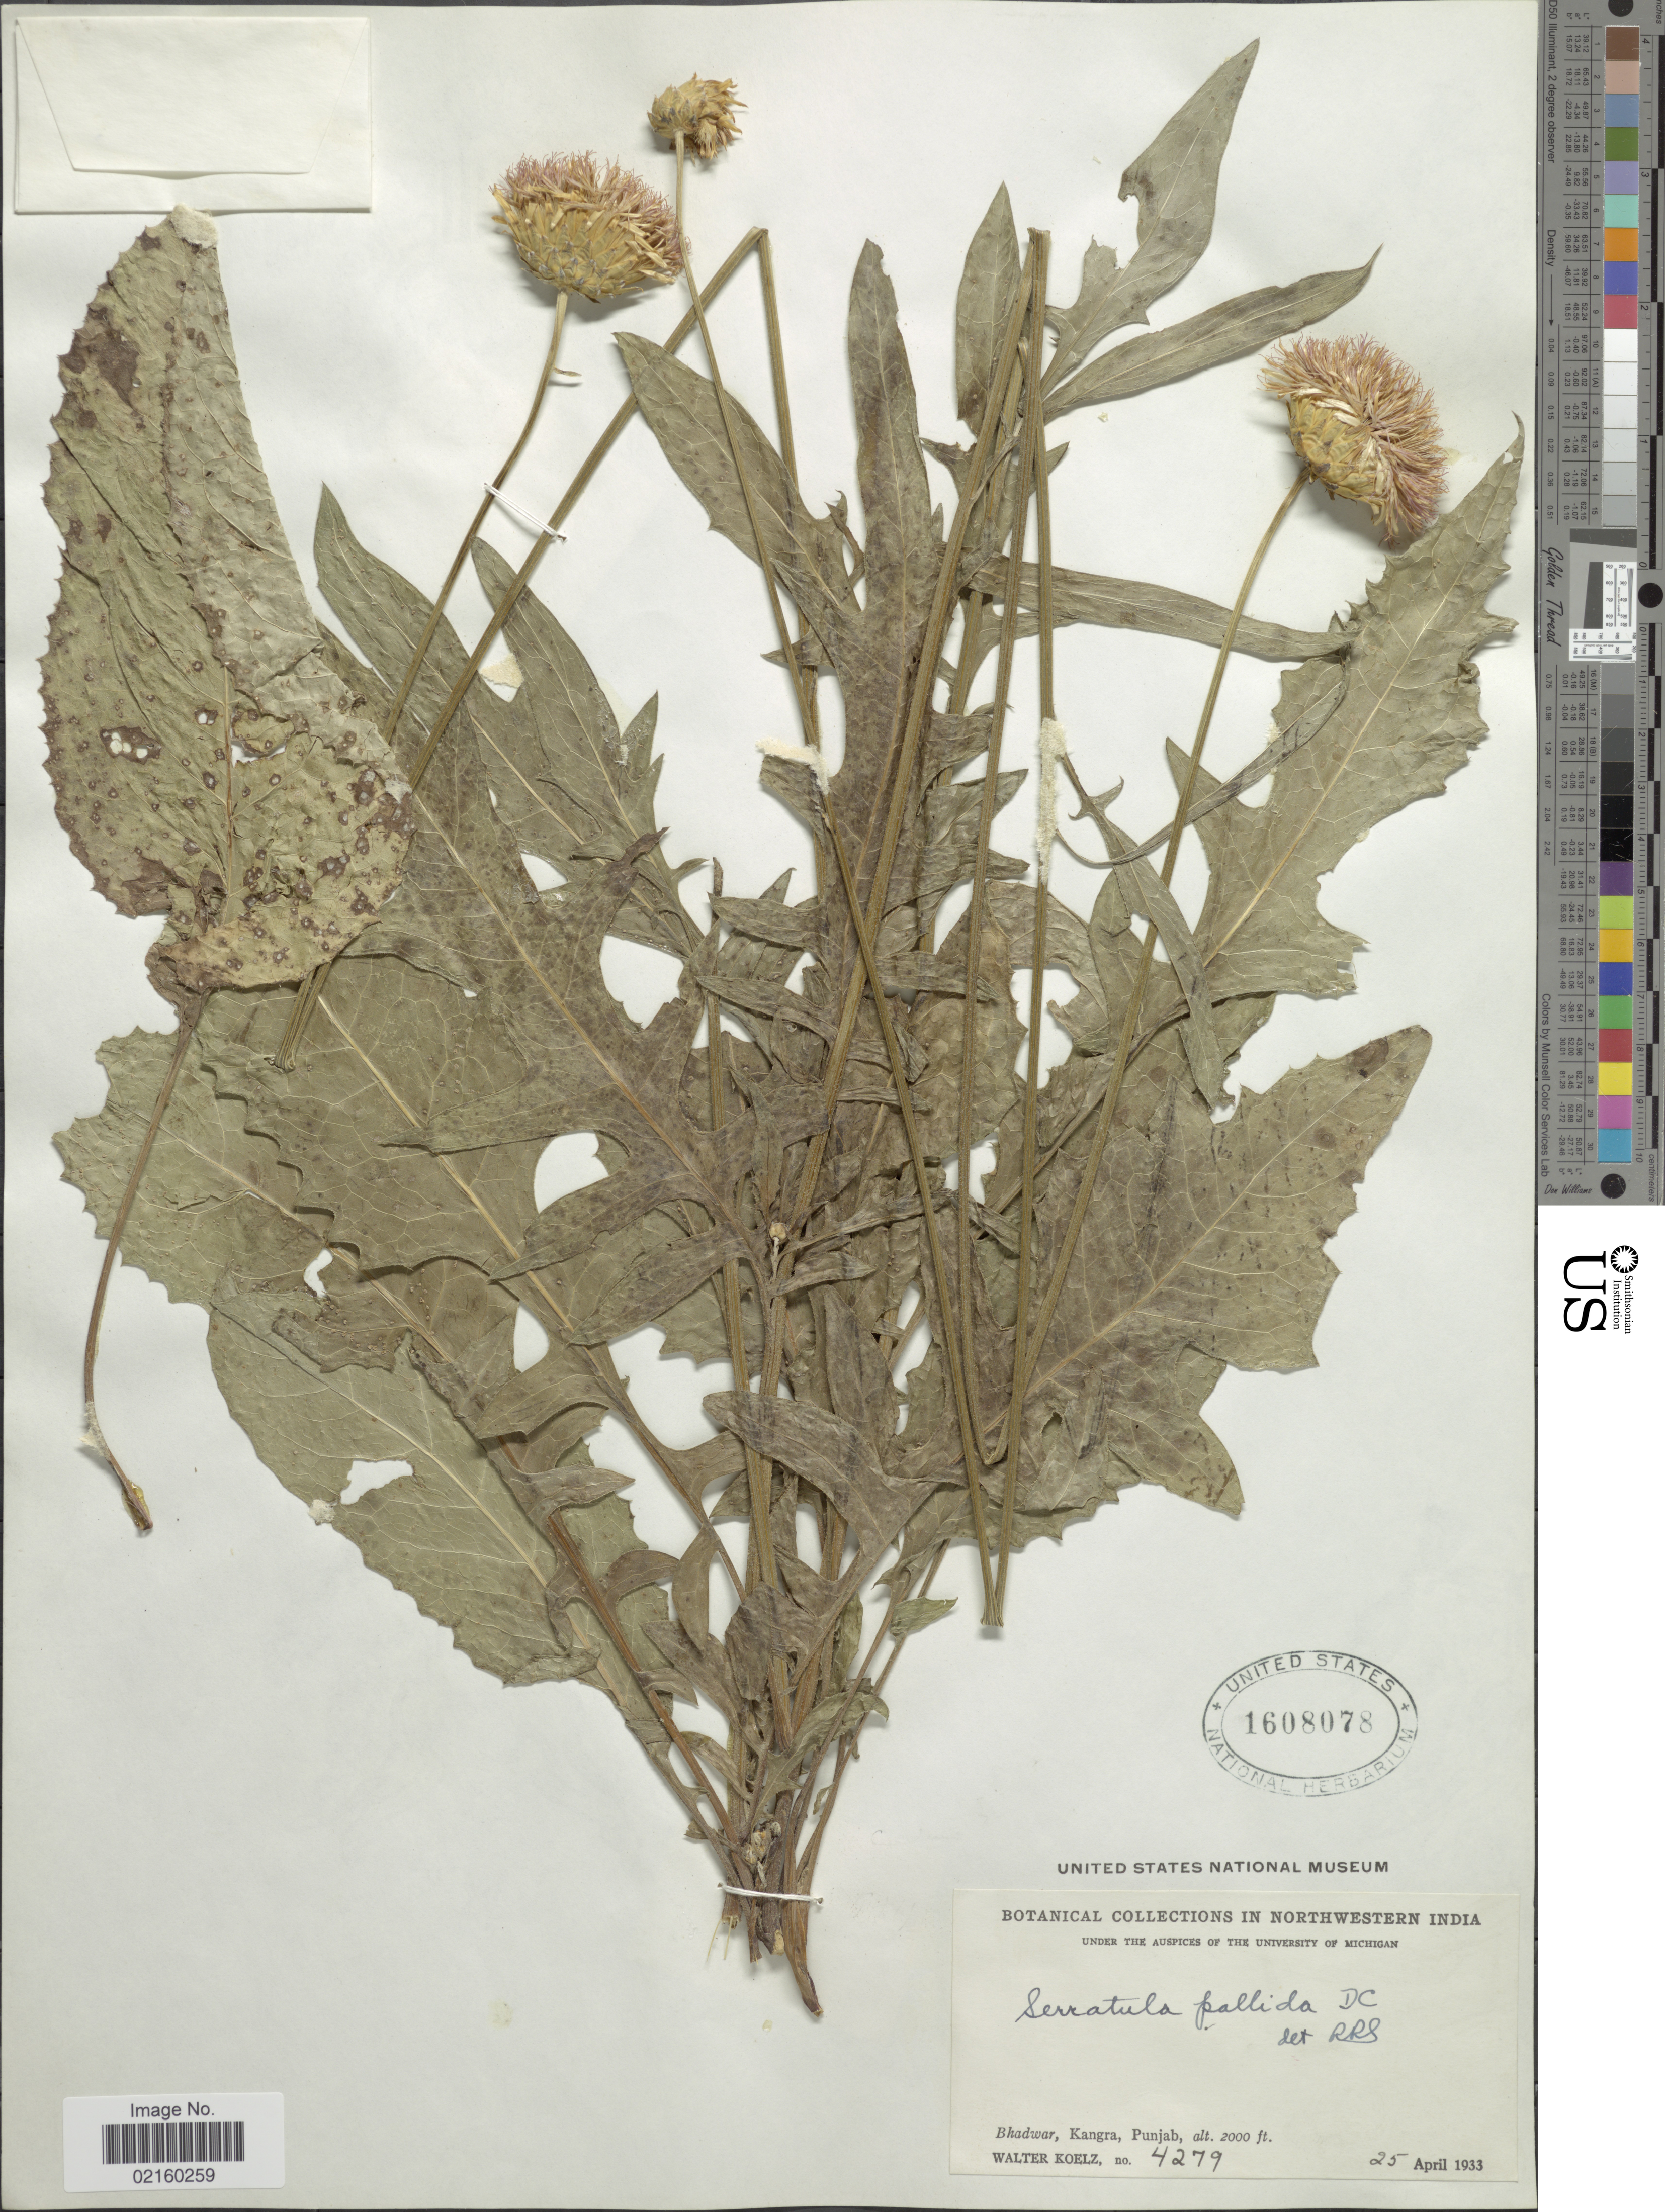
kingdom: Plantae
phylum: Tracheophyta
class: Magnoliopsida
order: Asterales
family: Asteraceae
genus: Serratula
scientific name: Serratula pallida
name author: DC.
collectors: W. N. Koelz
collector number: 4279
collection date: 1933-04-25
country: India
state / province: Himachal Pradesh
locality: Northwestern India, Bhadwar, Kangra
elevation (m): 610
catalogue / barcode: US 1608078